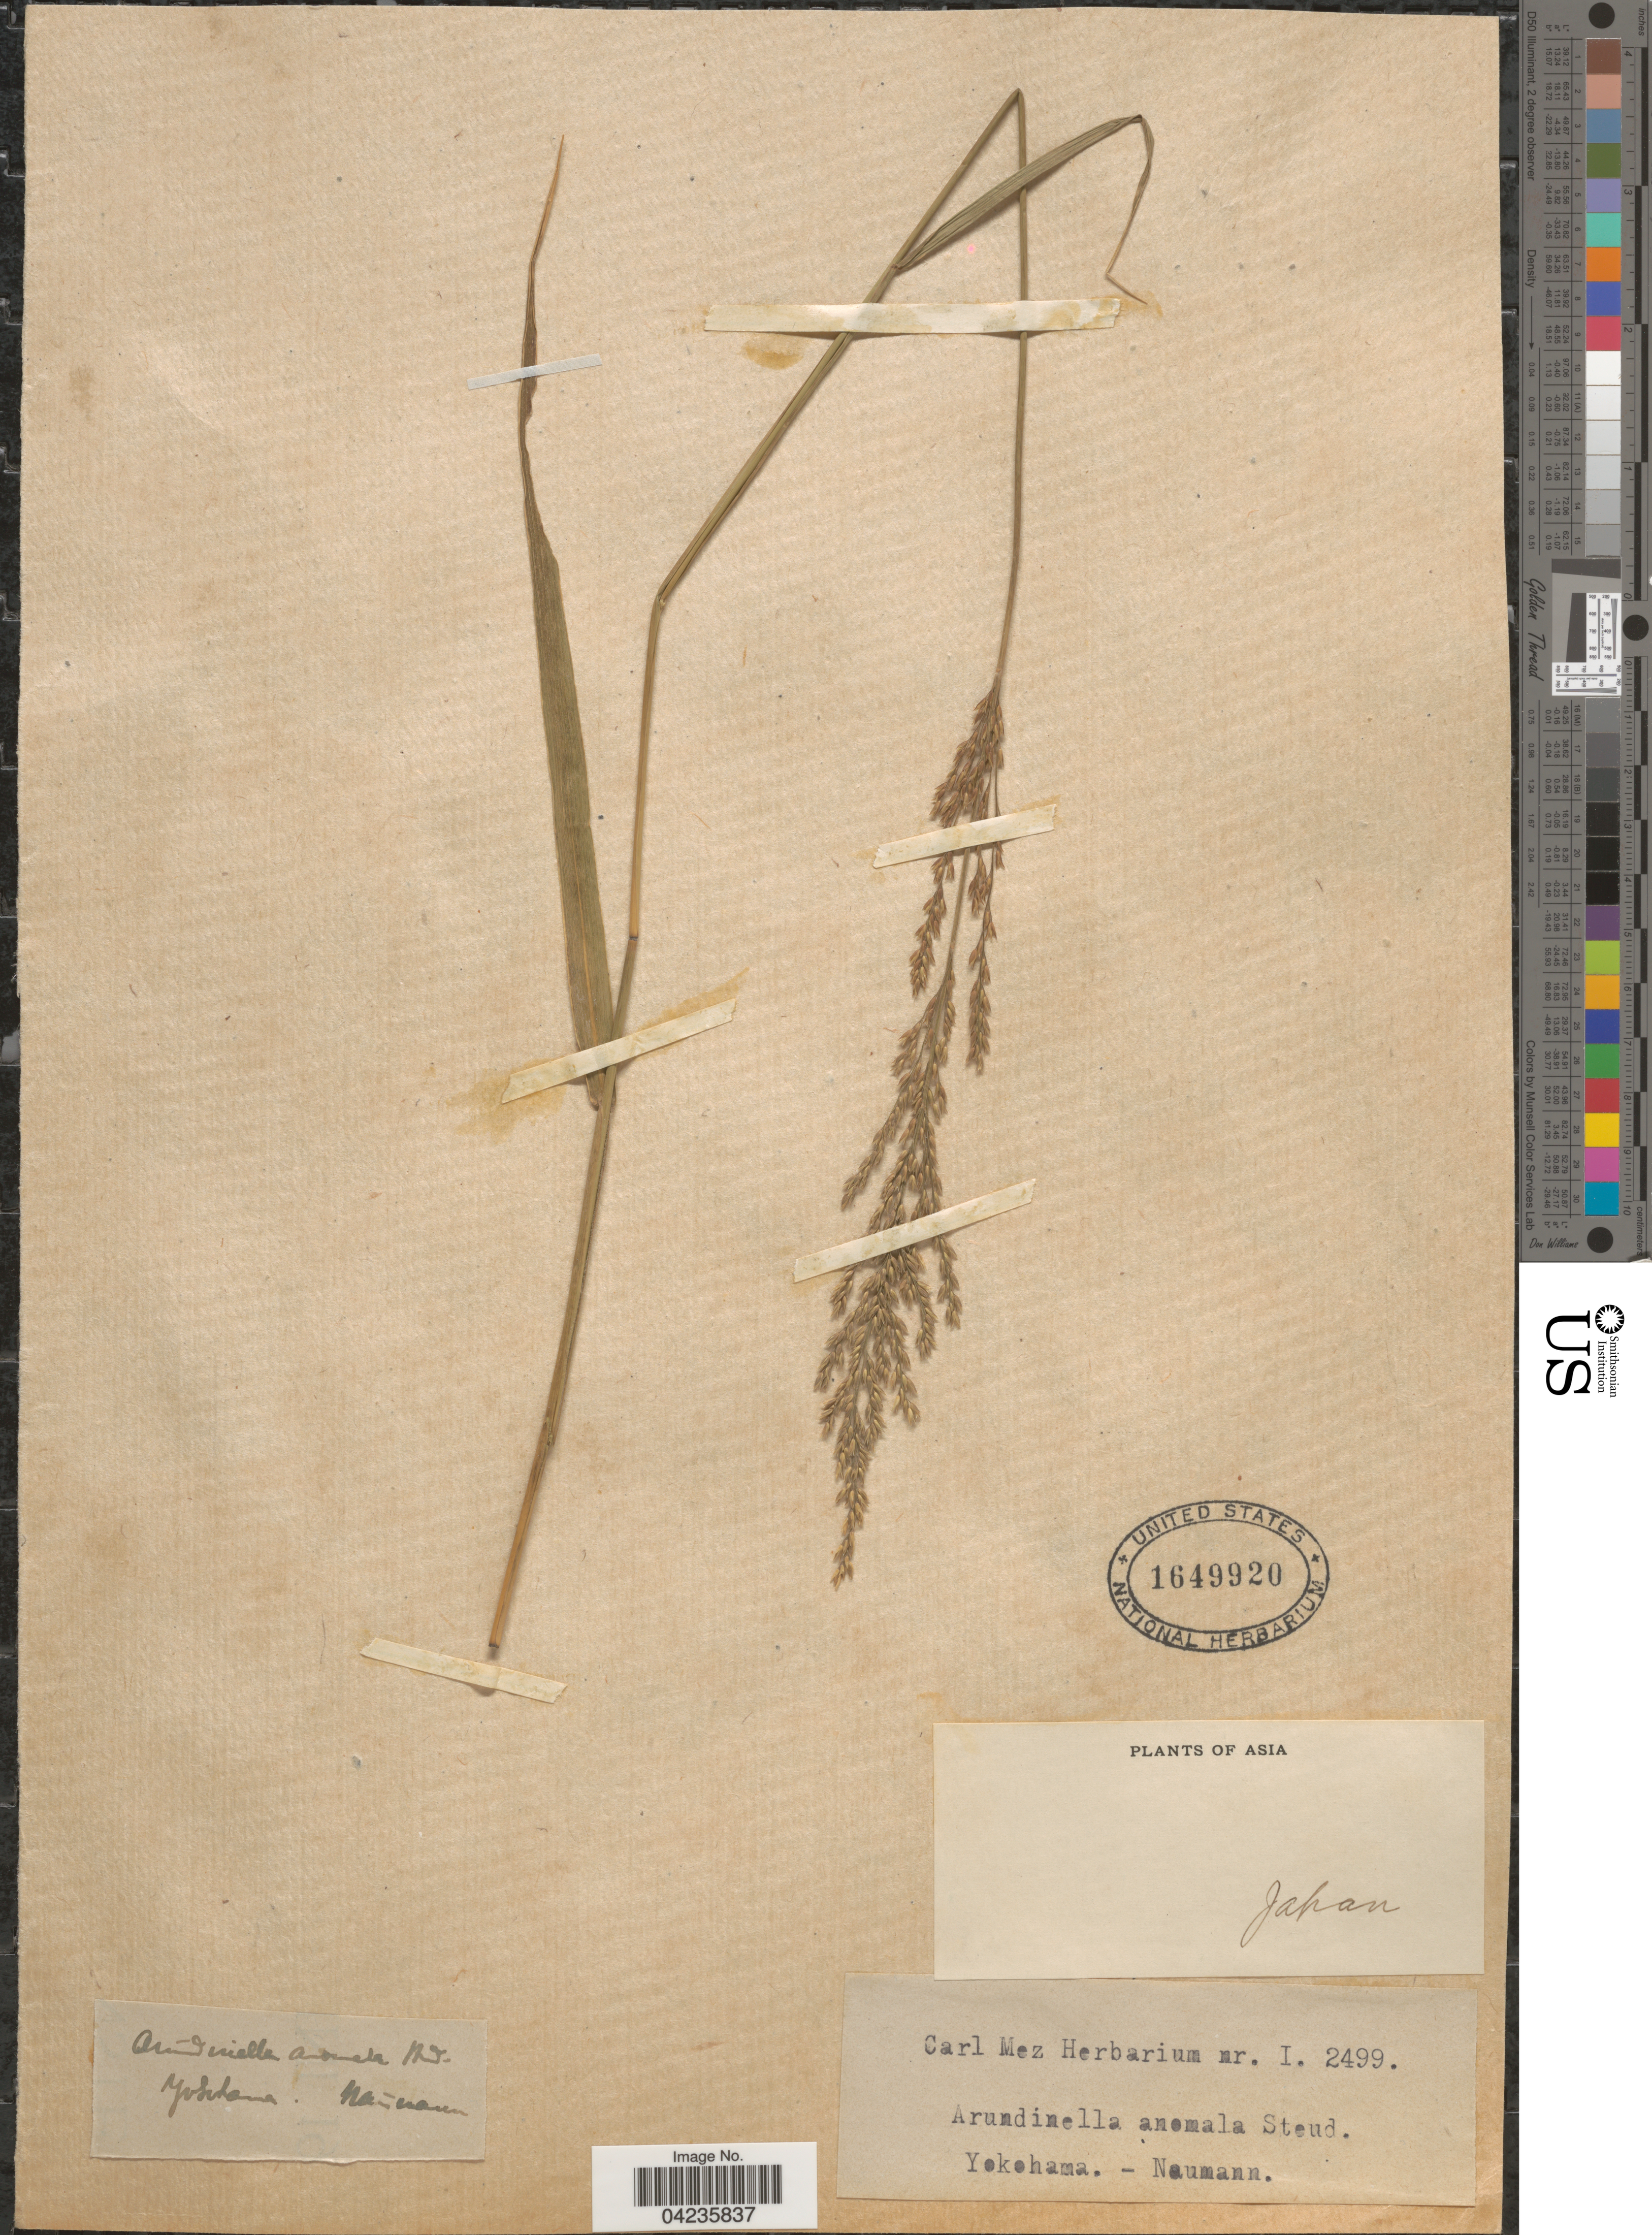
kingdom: Plantae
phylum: Tracheophyta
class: Liliopsida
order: Poales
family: Poaceae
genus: Arundinella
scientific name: Arundinella hirta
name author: (Thunb.) Tanaka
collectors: -. Naumann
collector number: I2499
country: Japan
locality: Yokohama.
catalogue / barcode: US 1649920